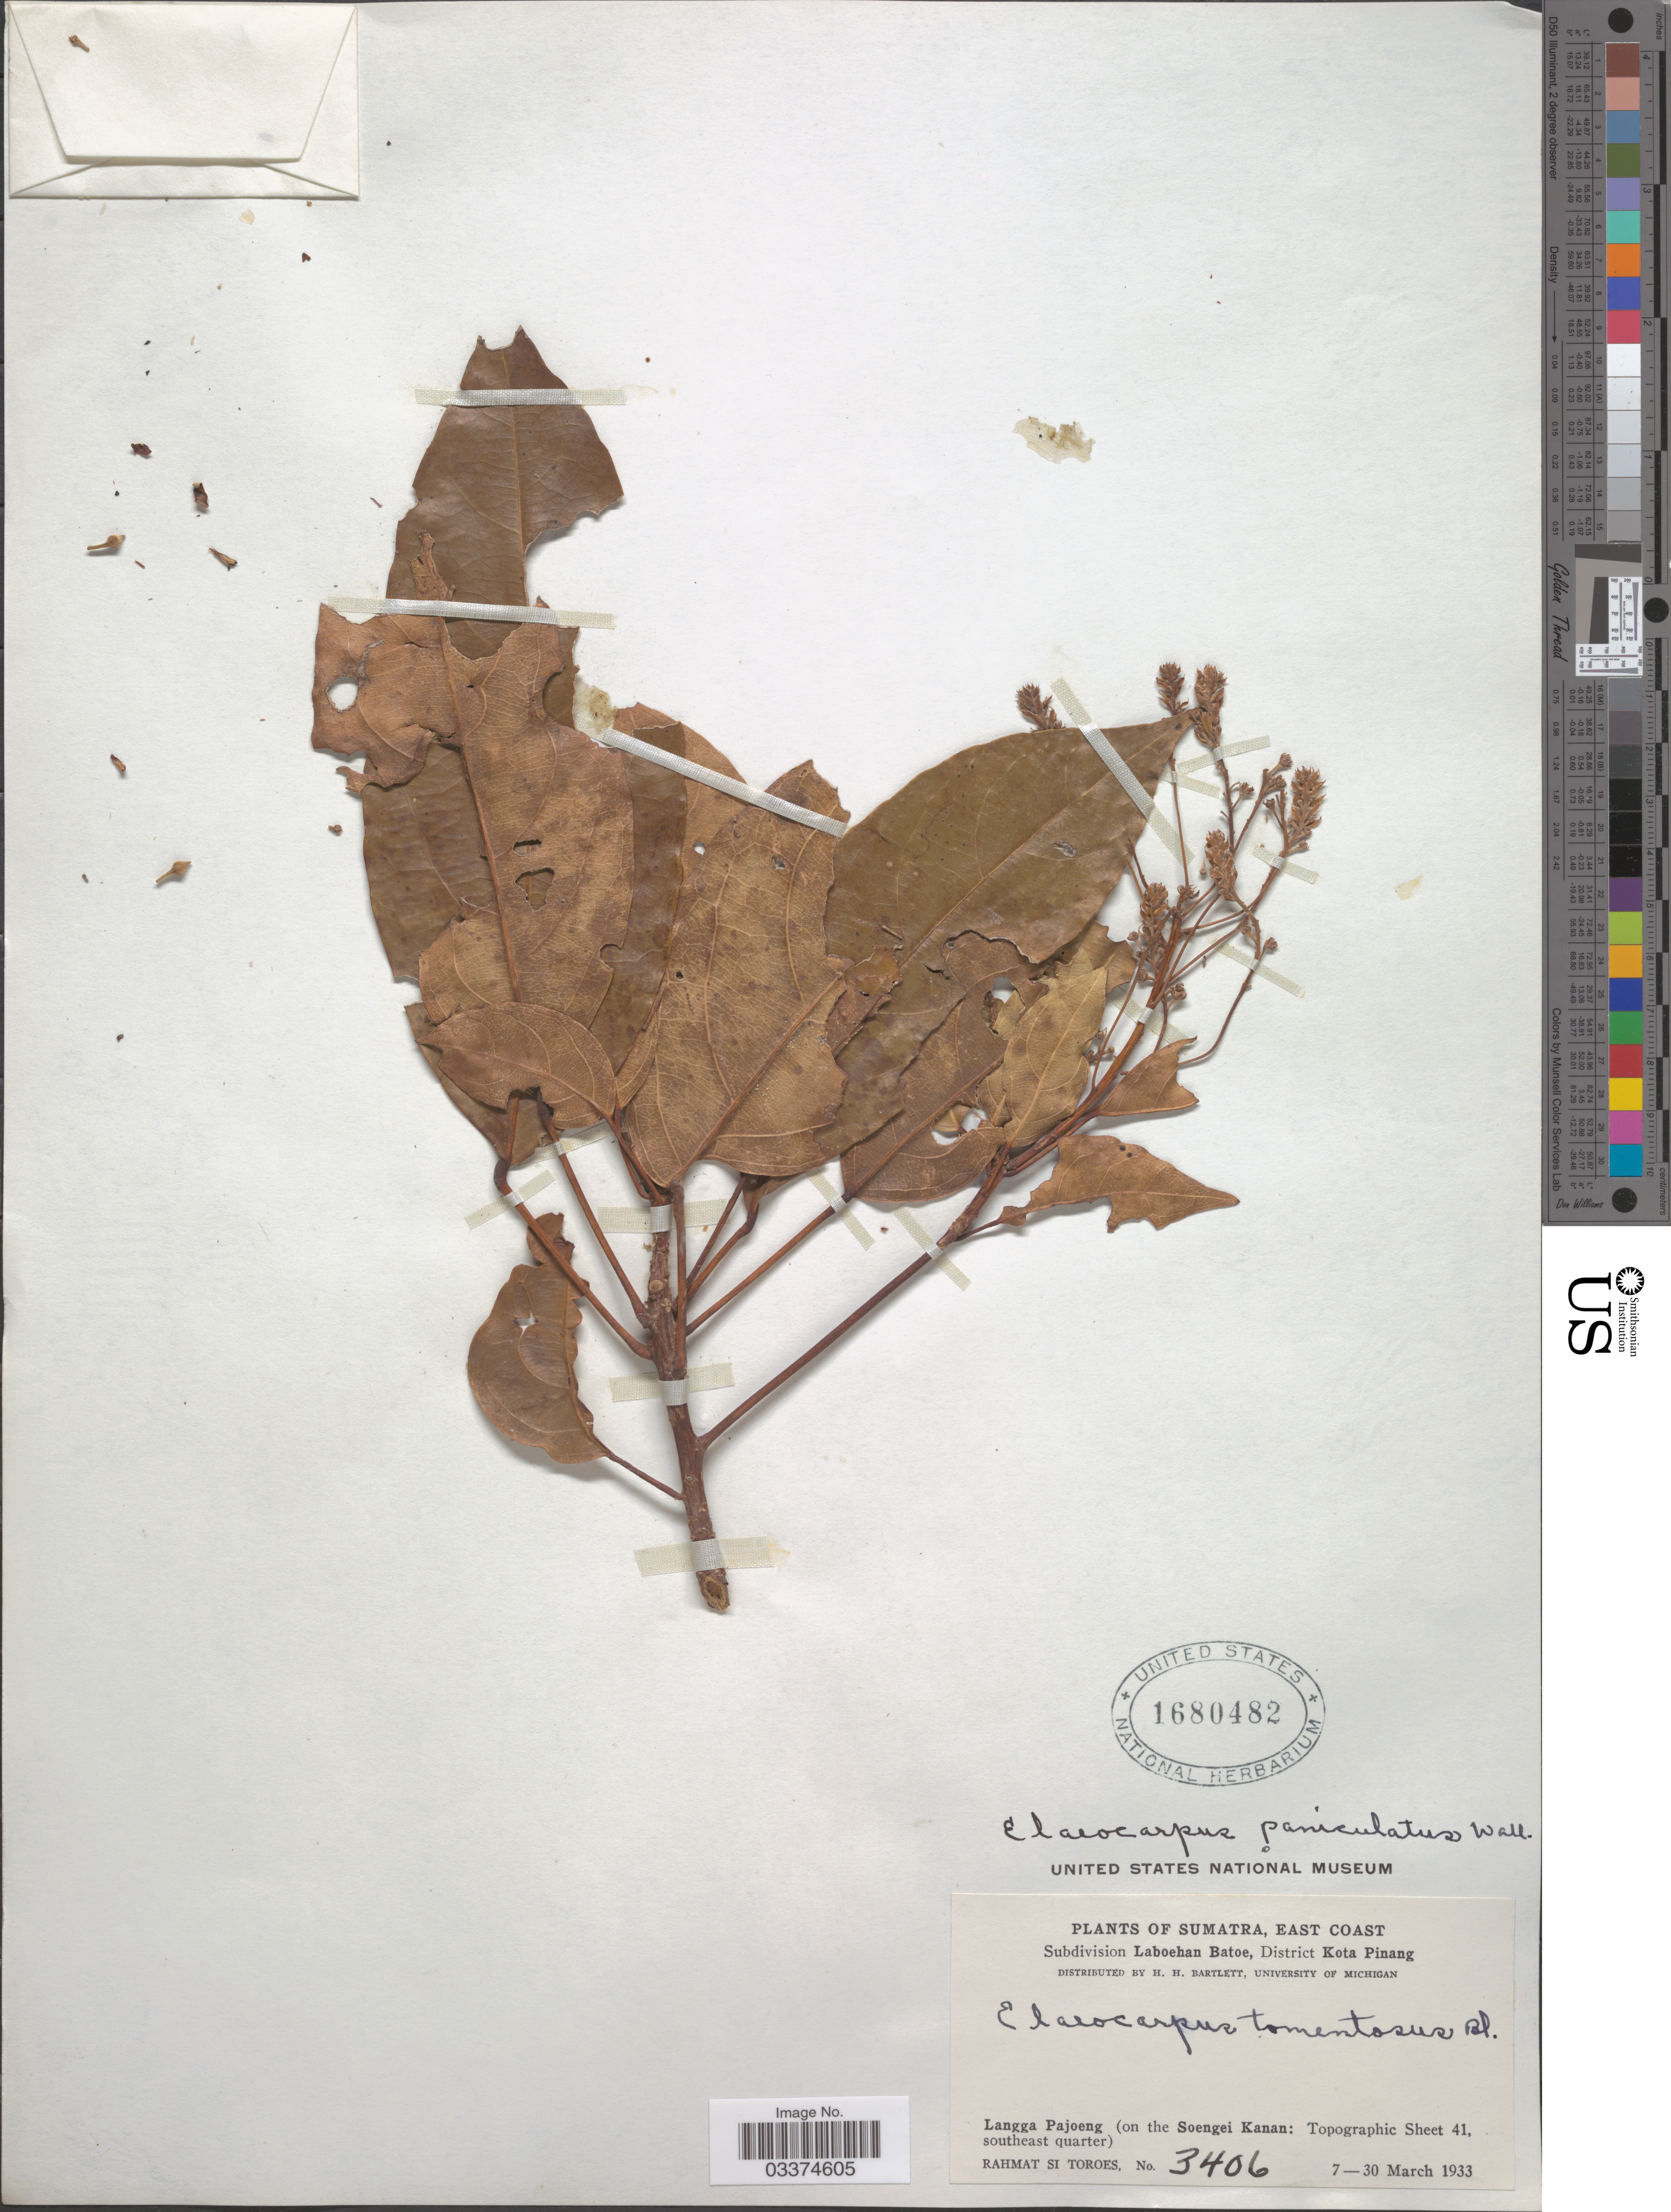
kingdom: Plantae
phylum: Tracheophyta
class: Magnoliopsida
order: Oxalidales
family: Elaeocarpaceae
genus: Elaeocarpus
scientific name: Elaeocarpus paniculatus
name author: Wall. ex K. Müller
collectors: Rahmat Si Boeea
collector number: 3406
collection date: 1933-03-07/1933-03-30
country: Indonesia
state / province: Sumatra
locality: East Coast, Subdivision Laboehan Batoe, District Kota Pinang, Langga Pajoeng (on the Soengei Kanan: Topographic Sheet 41, southeast quarter).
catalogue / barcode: US 1680482